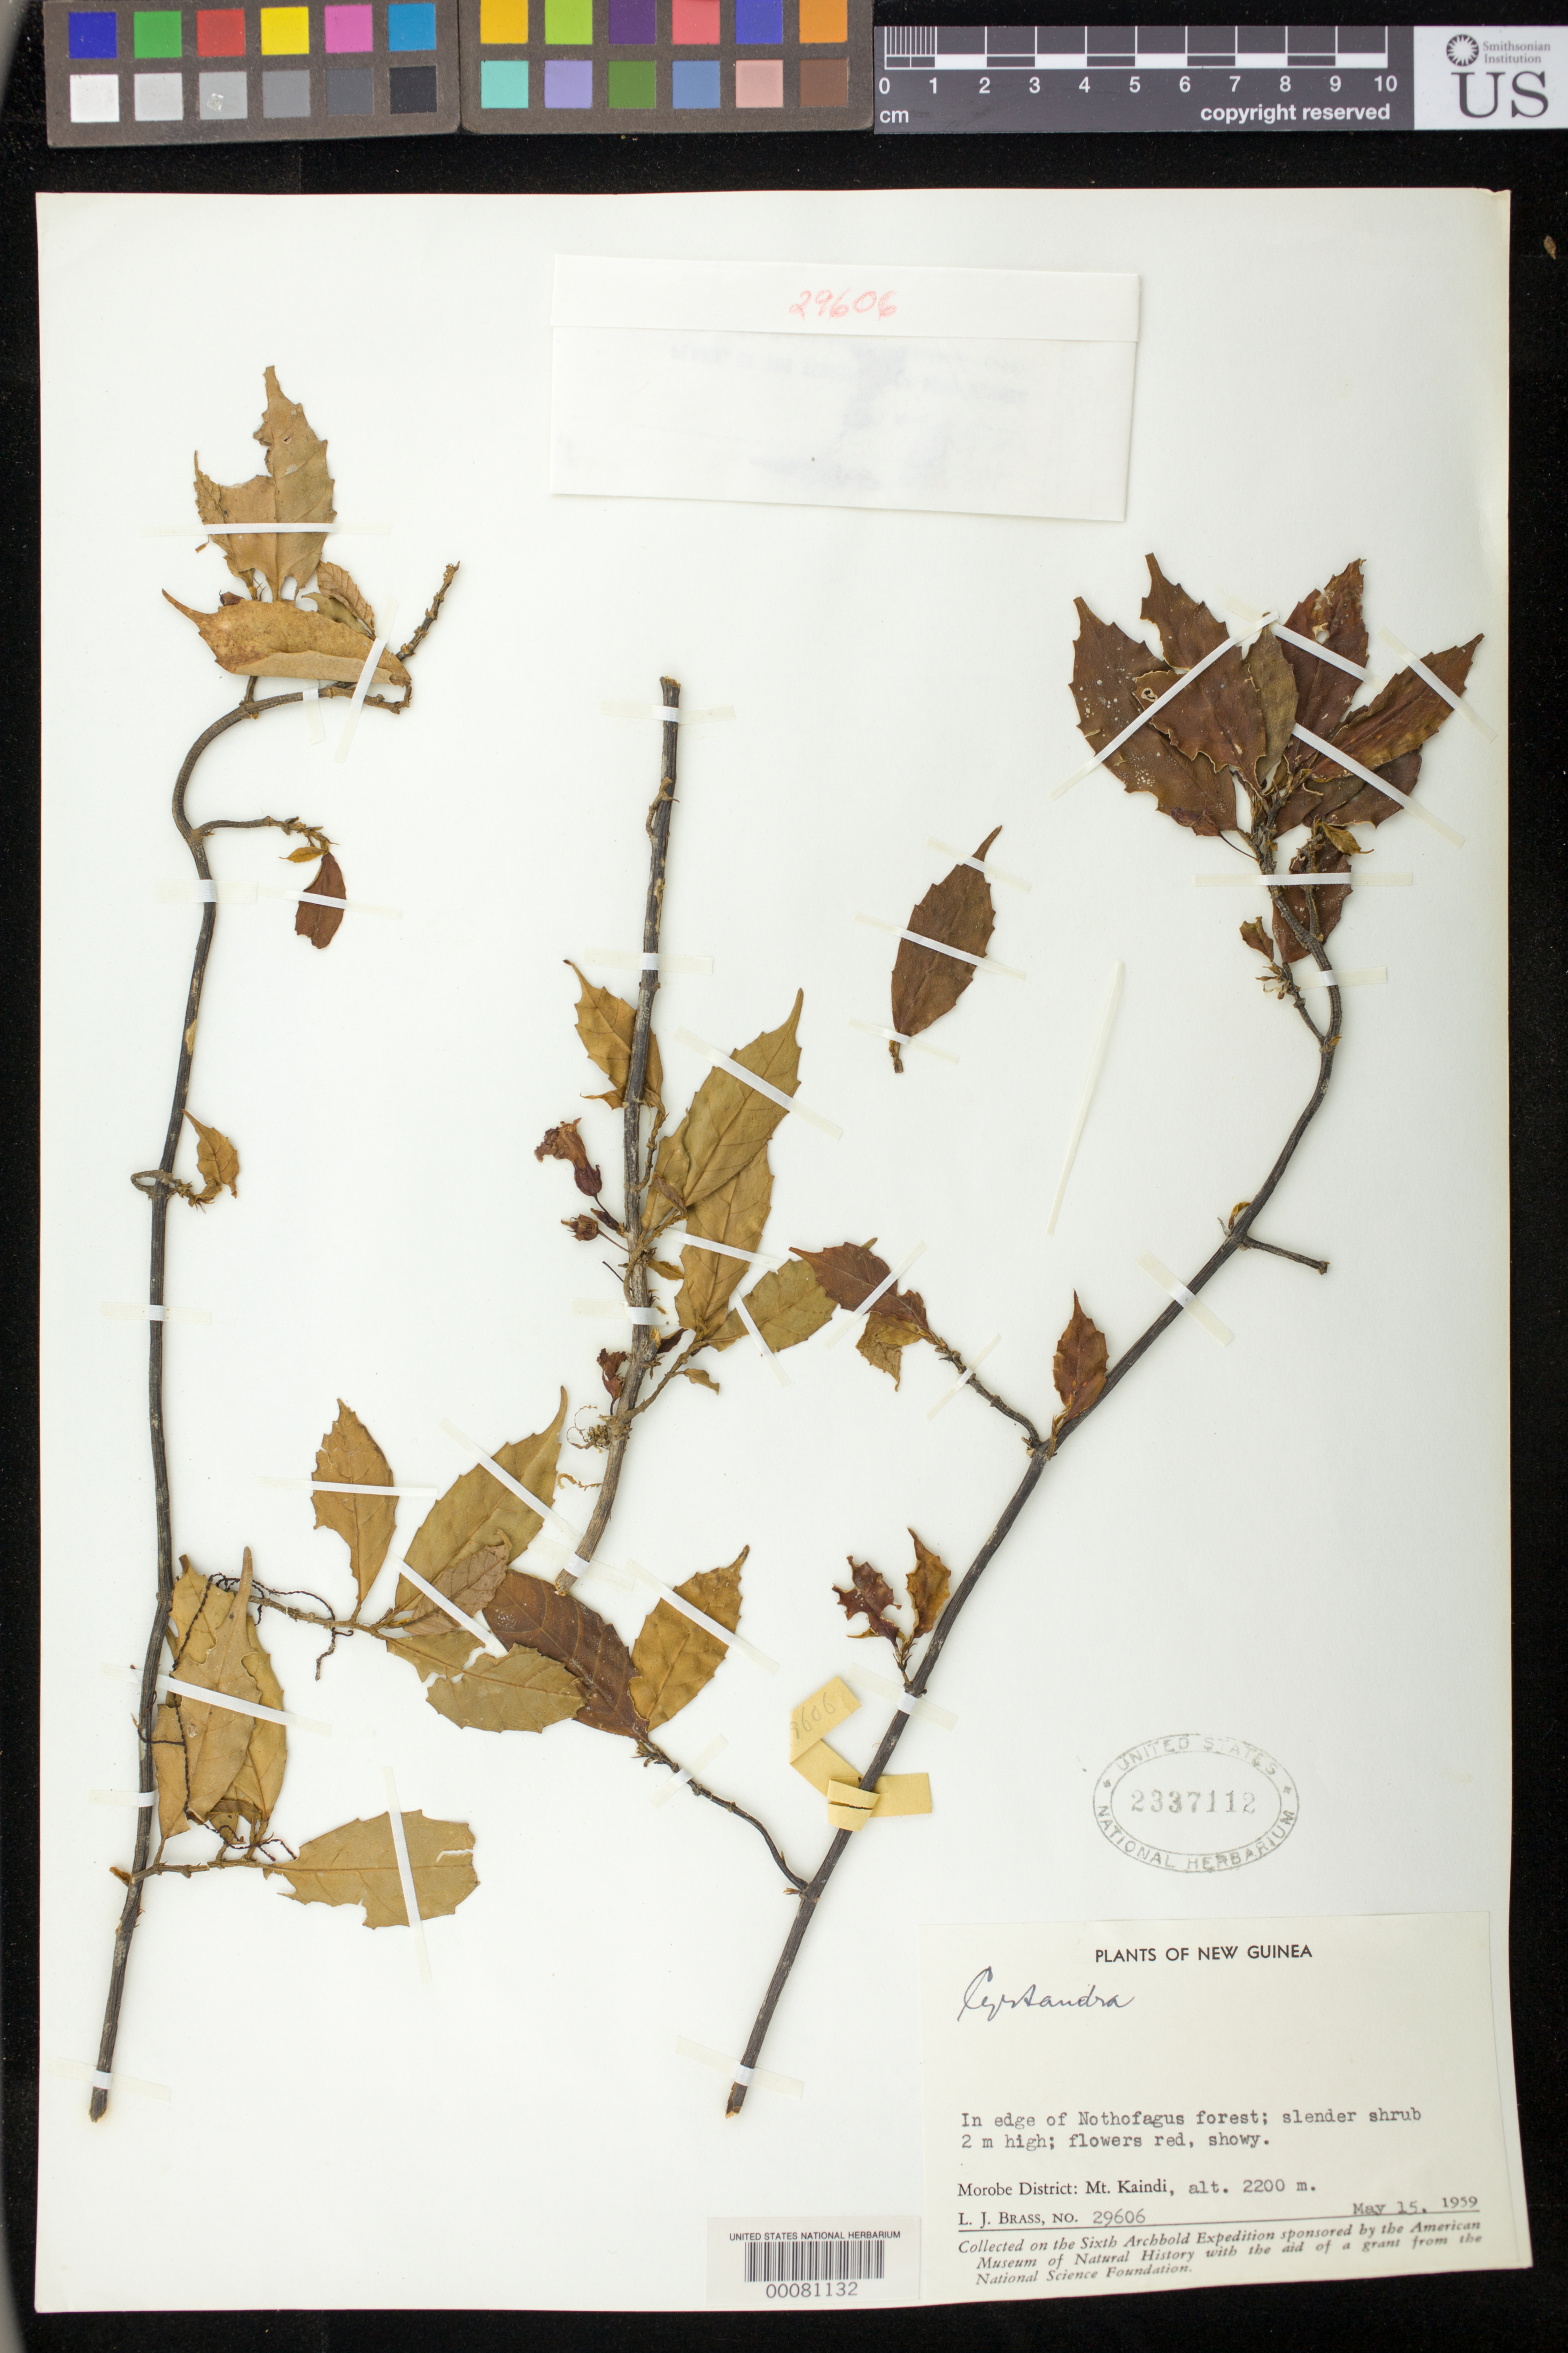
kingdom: Plantae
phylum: Tracheophyta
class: Magnoliopsida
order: Lamiales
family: Gesneriaceae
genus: Cyrtandra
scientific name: Cyrtandra sp.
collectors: L. J. Brass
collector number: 29606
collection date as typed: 15 May 1959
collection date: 1959-05-15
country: Papua New Guinea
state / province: Morobe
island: New Guinea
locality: Morobe district, mt kaindi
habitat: In edge of nothofagus forest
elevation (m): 2200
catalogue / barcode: US 2337112